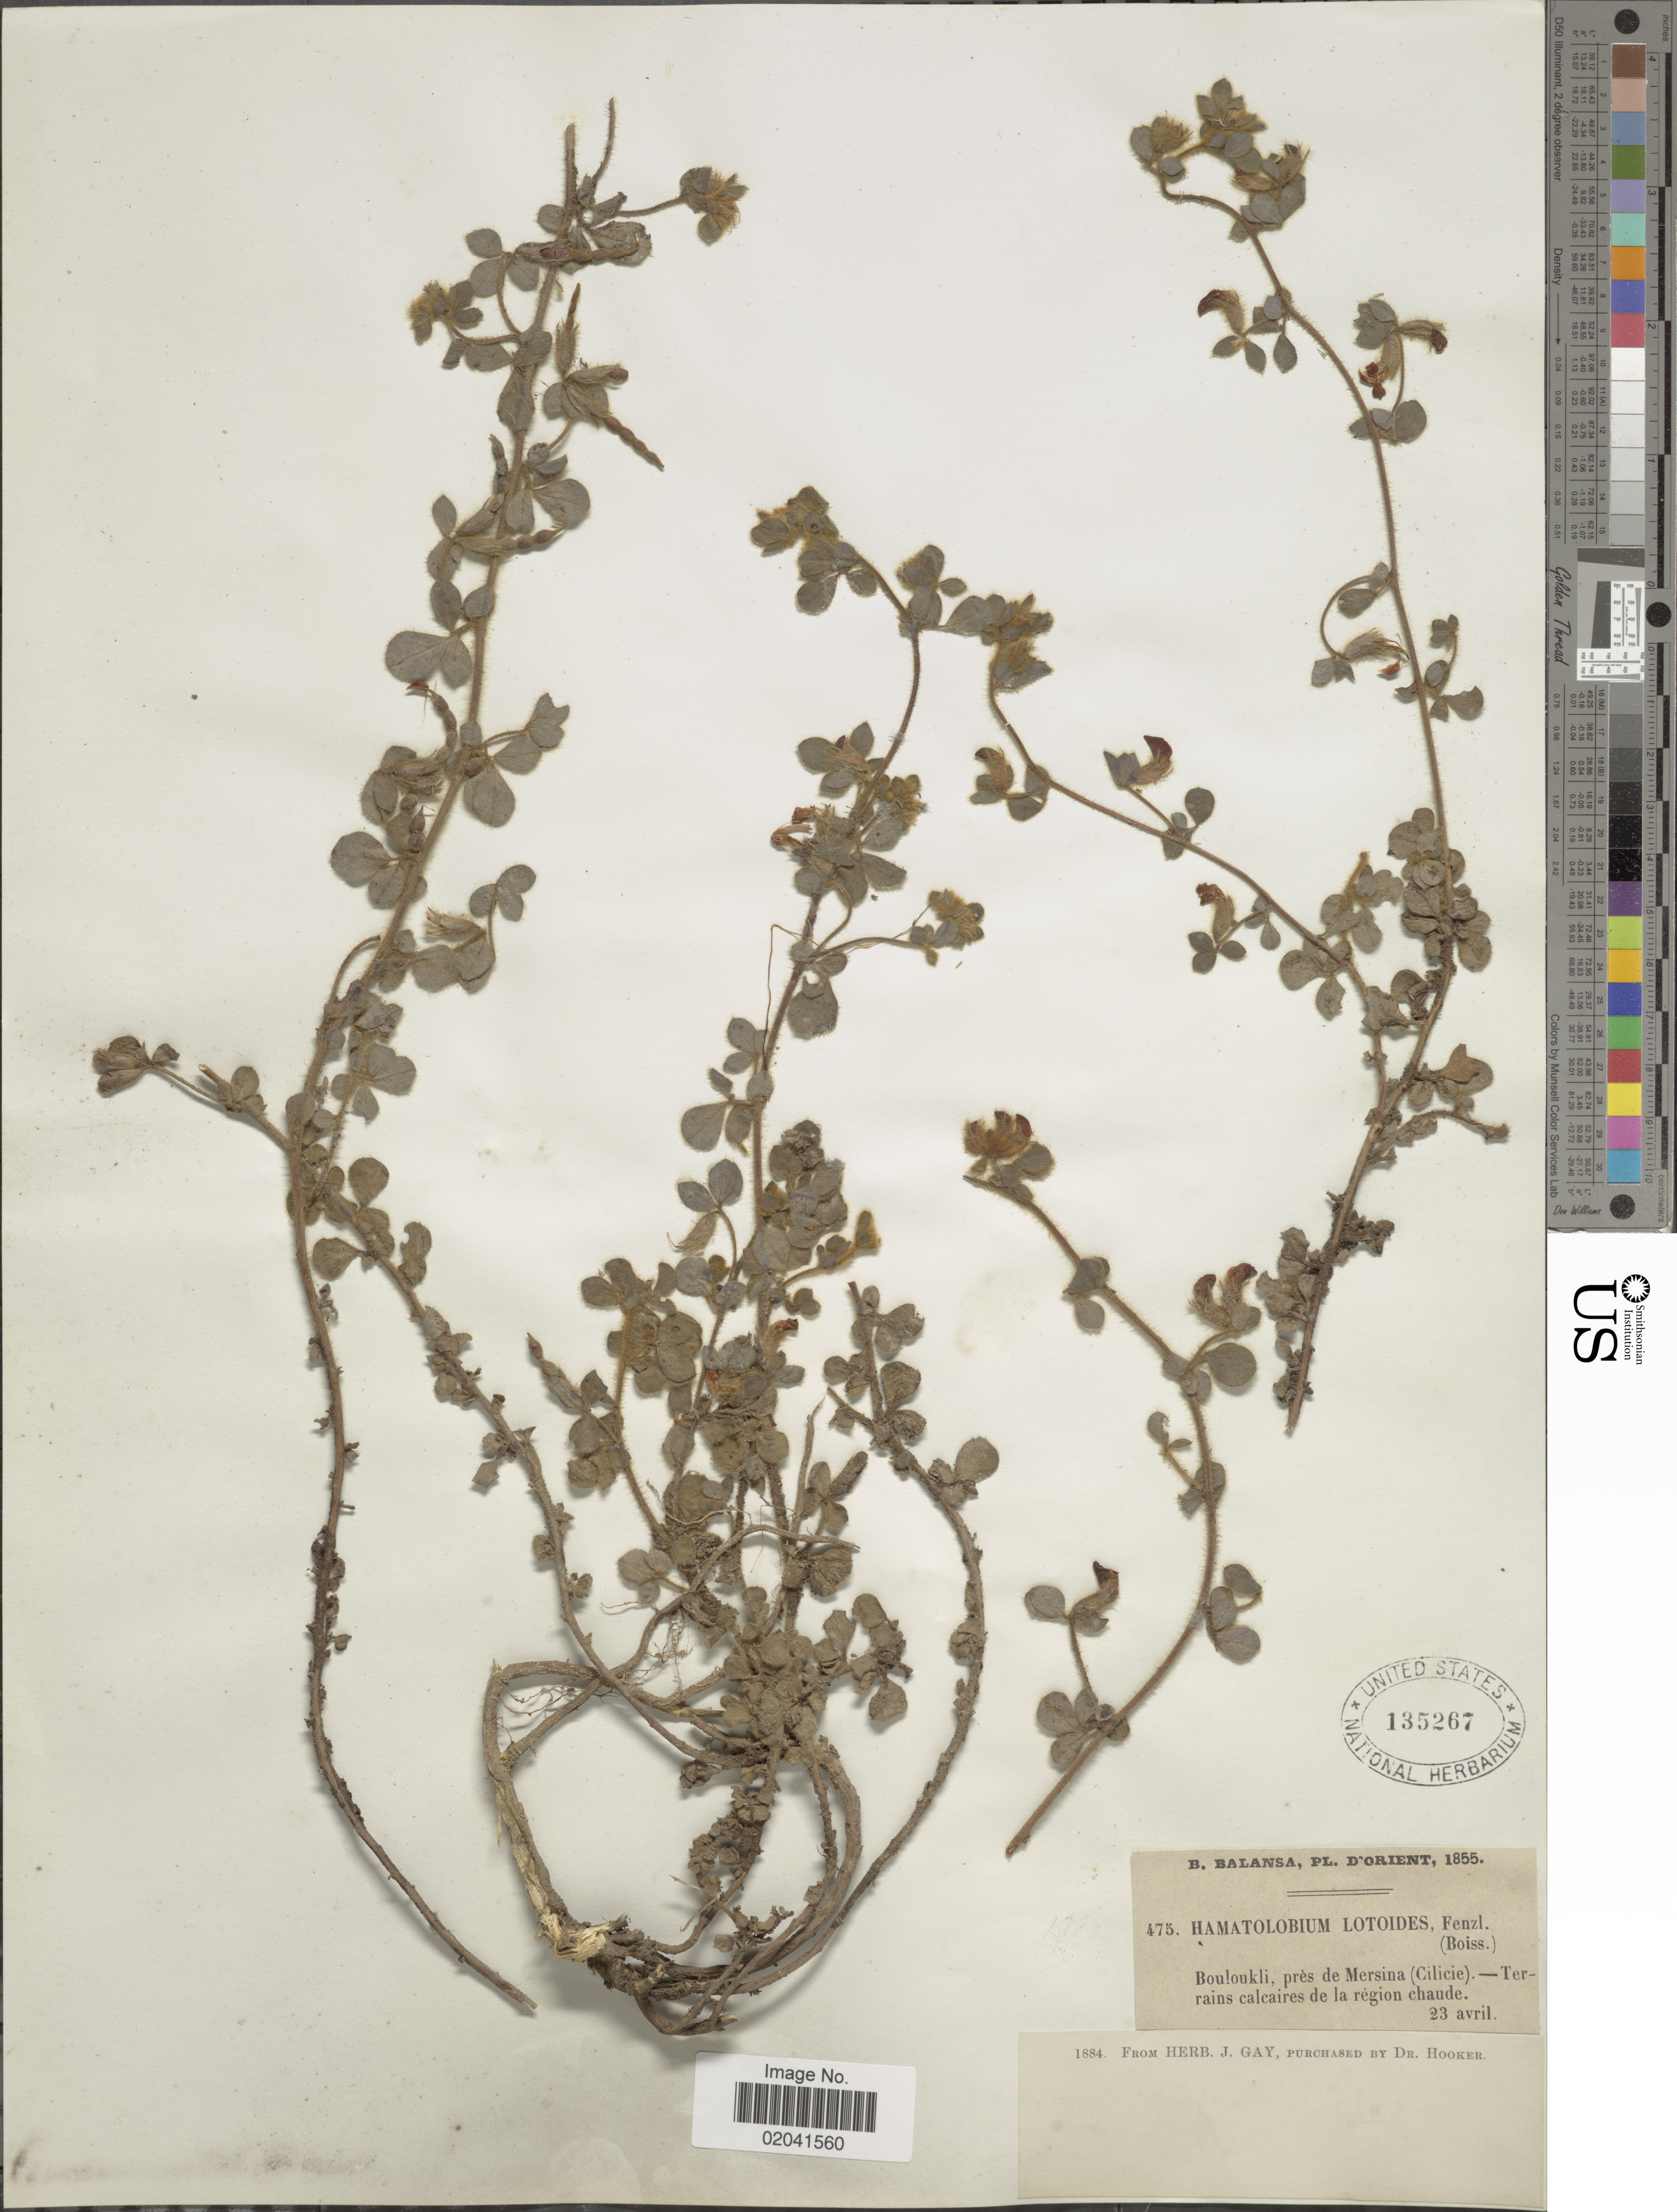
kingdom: Plantae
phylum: Tracheophyta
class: Magnoliopsida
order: Fabales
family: Fabaceae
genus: Hammatolobium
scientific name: Hammatolobium lotoides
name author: Fenzl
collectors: B. Balansa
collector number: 475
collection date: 1855-04-23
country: Turkey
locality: Pl D'Orient, Boulouki, pres de Mersina (Cilicie). - Terrains calcaires de la region chaude.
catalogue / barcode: US 135267